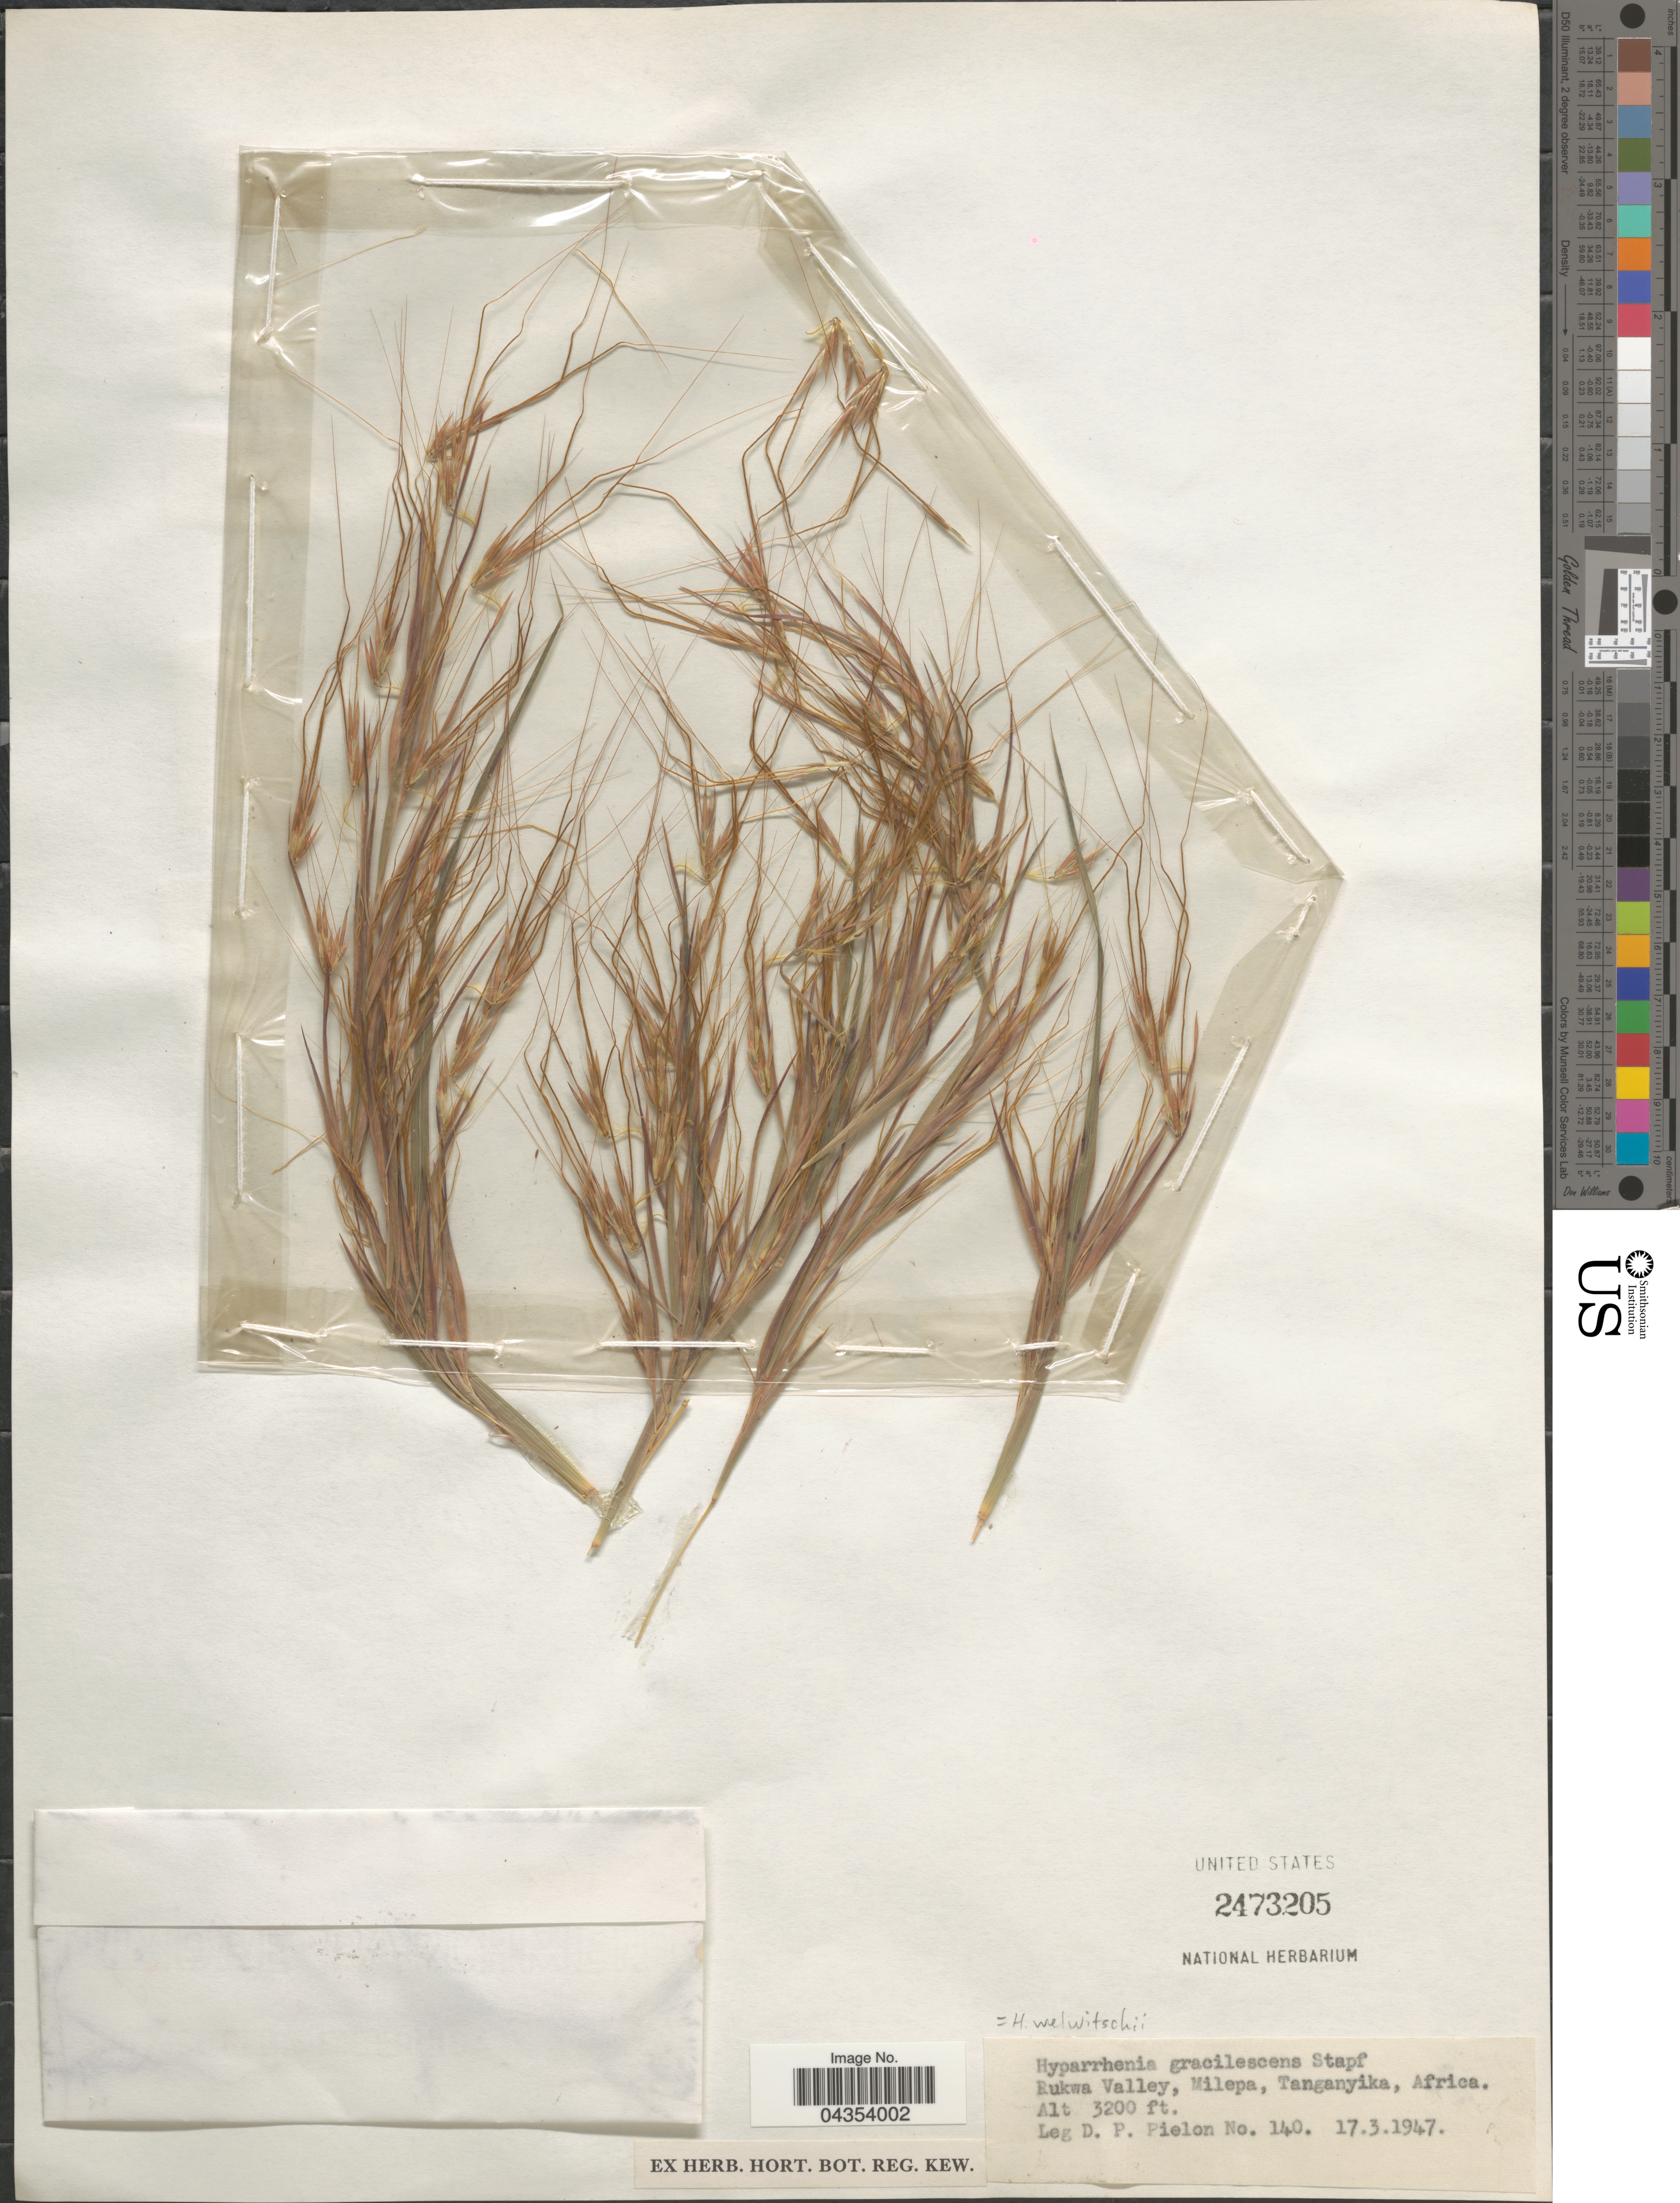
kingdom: Plantae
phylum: Tracheophyta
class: Liliopsida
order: Poales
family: Poaceae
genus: Hyparrhenia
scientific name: Hyparrhenia welwitschii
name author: (Rendle) Stapf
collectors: D. Pielon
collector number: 140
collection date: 1947-03-17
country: Tanzania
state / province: Rukwa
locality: Rukwa Valley, Milepa, Tanganyika.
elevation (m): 975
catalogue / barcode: US 2473205